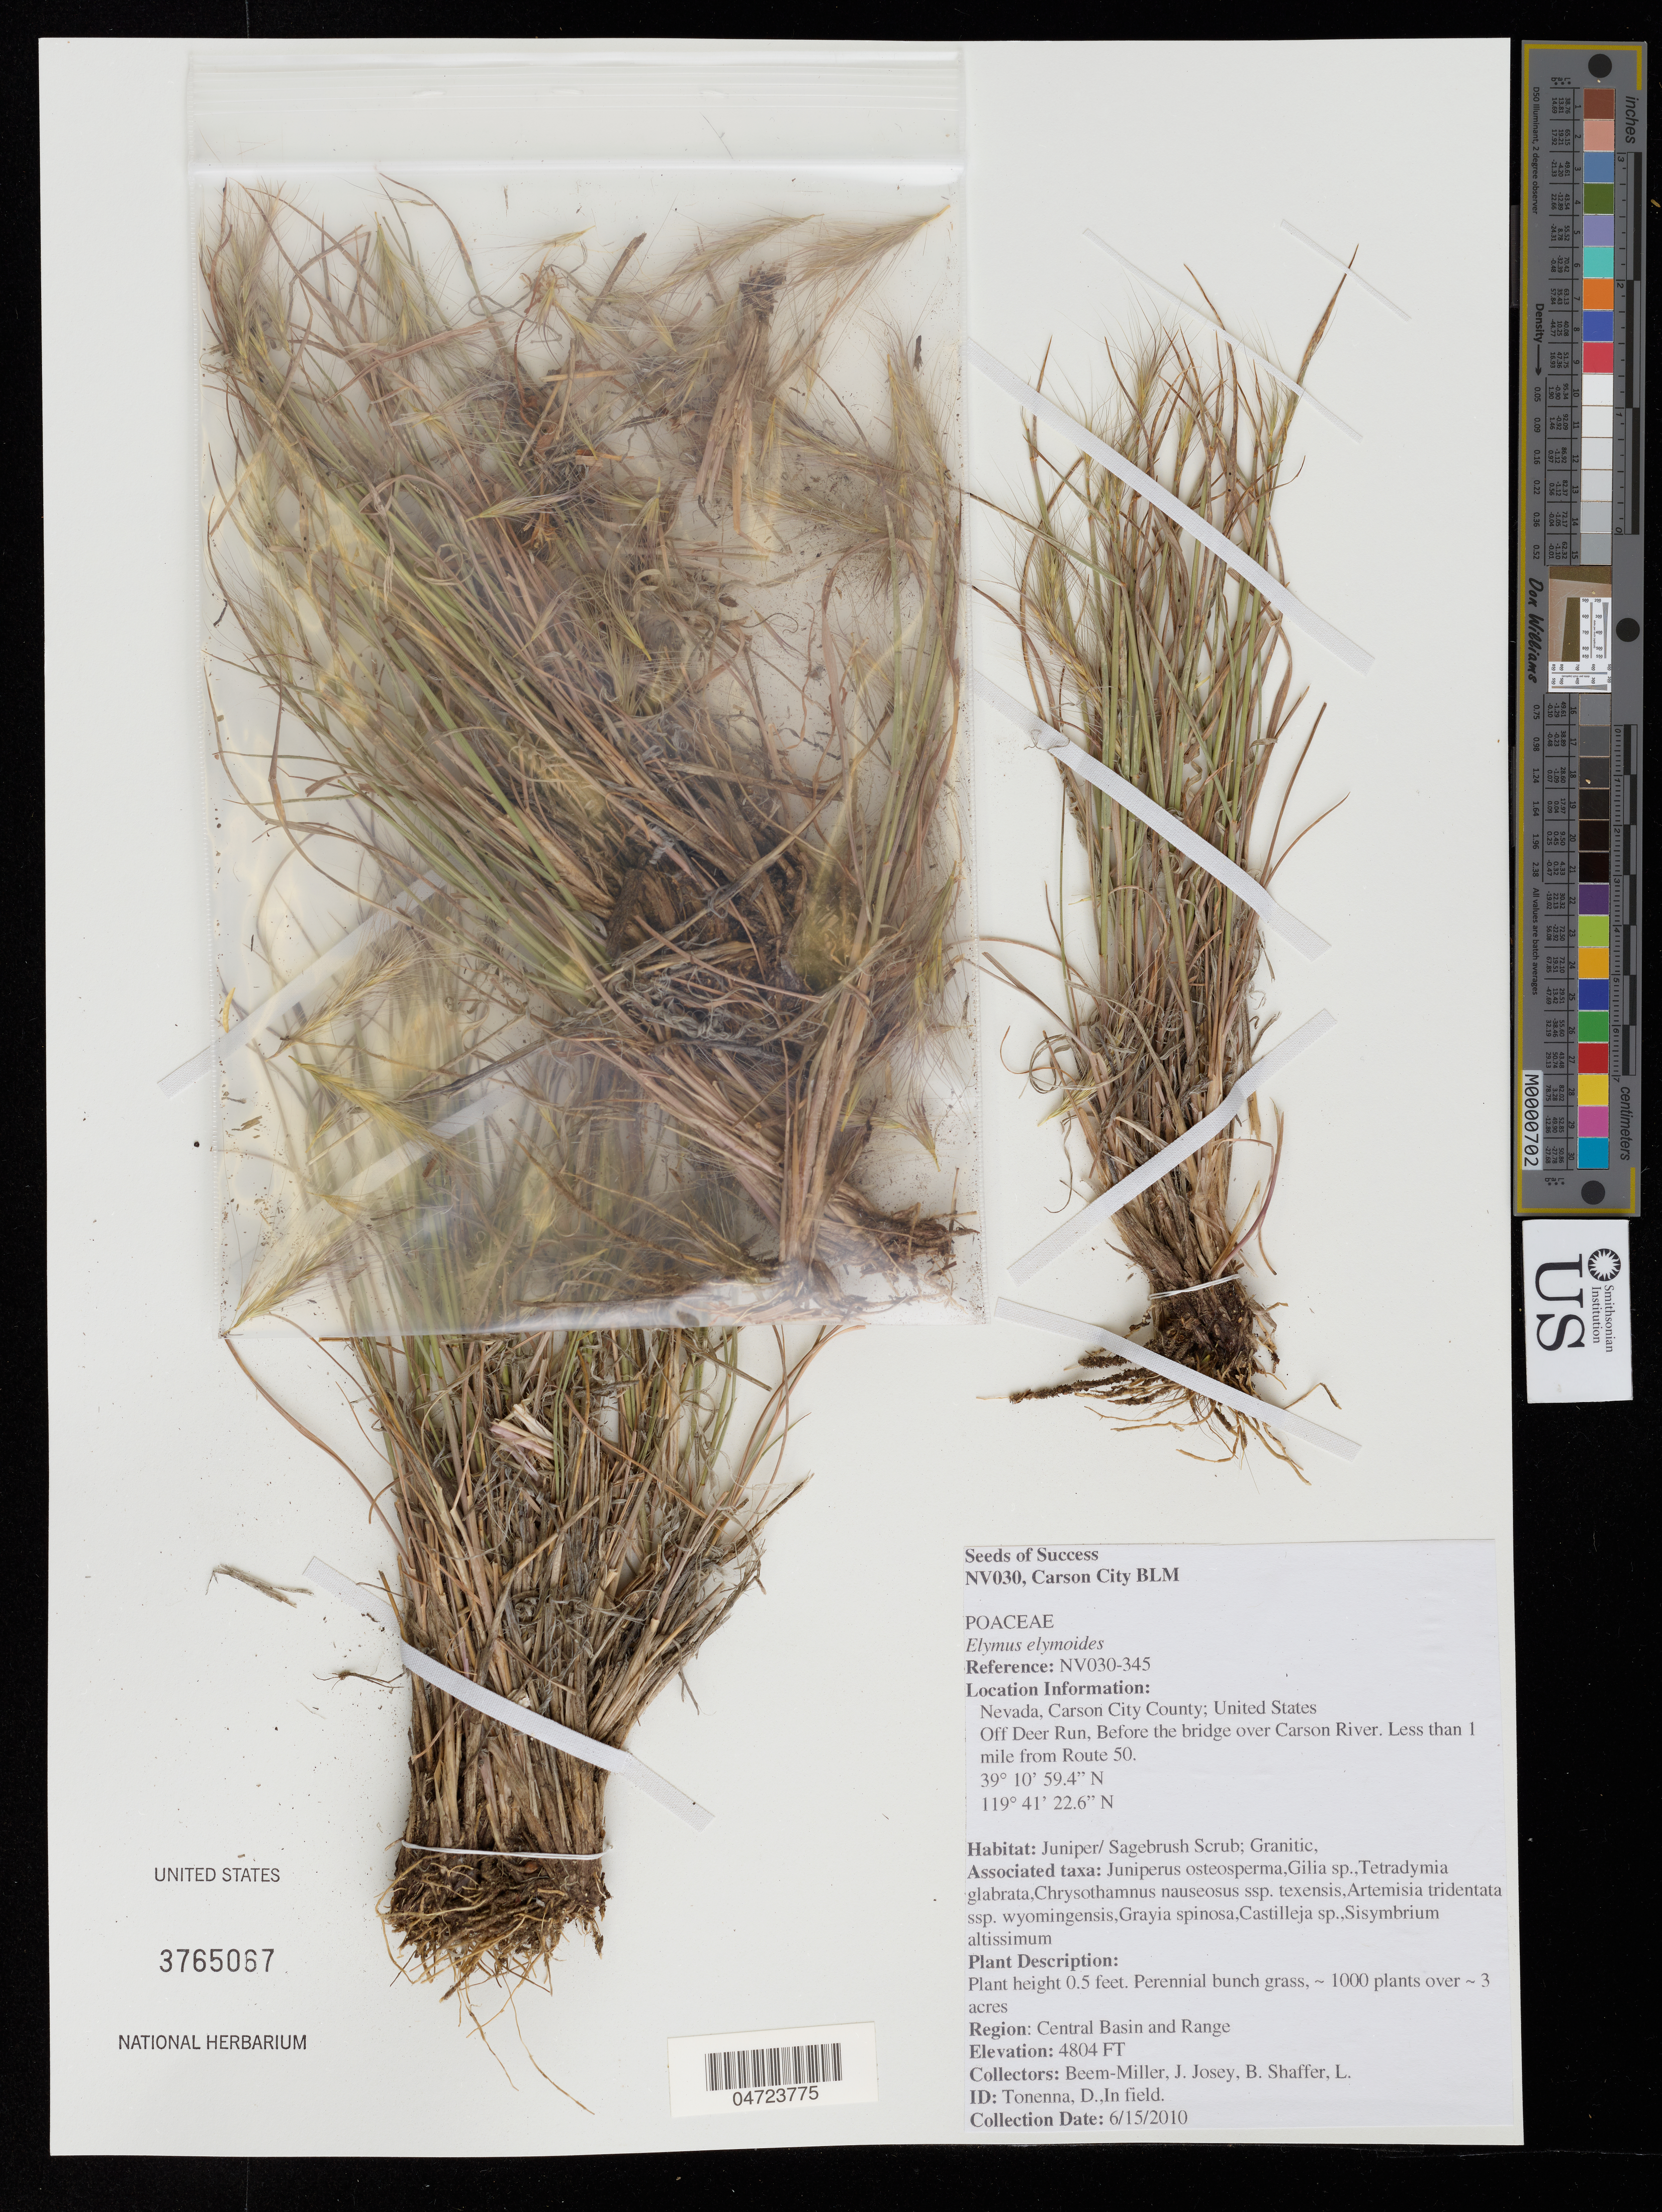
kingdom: Plantae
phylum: Tracheophyta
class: Liliopsida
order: Poales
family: Poaceae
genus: Elymus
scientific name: Elymus elymoides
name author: (Raf.) Swezey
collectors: J. Beam-Miller, B. Josey & L. Shaffer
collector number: NV030-345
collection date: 2010-06-15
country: United States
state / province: Nevada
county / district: Carson City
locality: Carson City County. Off Deer Run, Before the bridge over Carson River. Less than 1 mile from Route 50. Region: Central Basin and Range.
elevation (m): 1464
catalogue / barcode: US 3765067